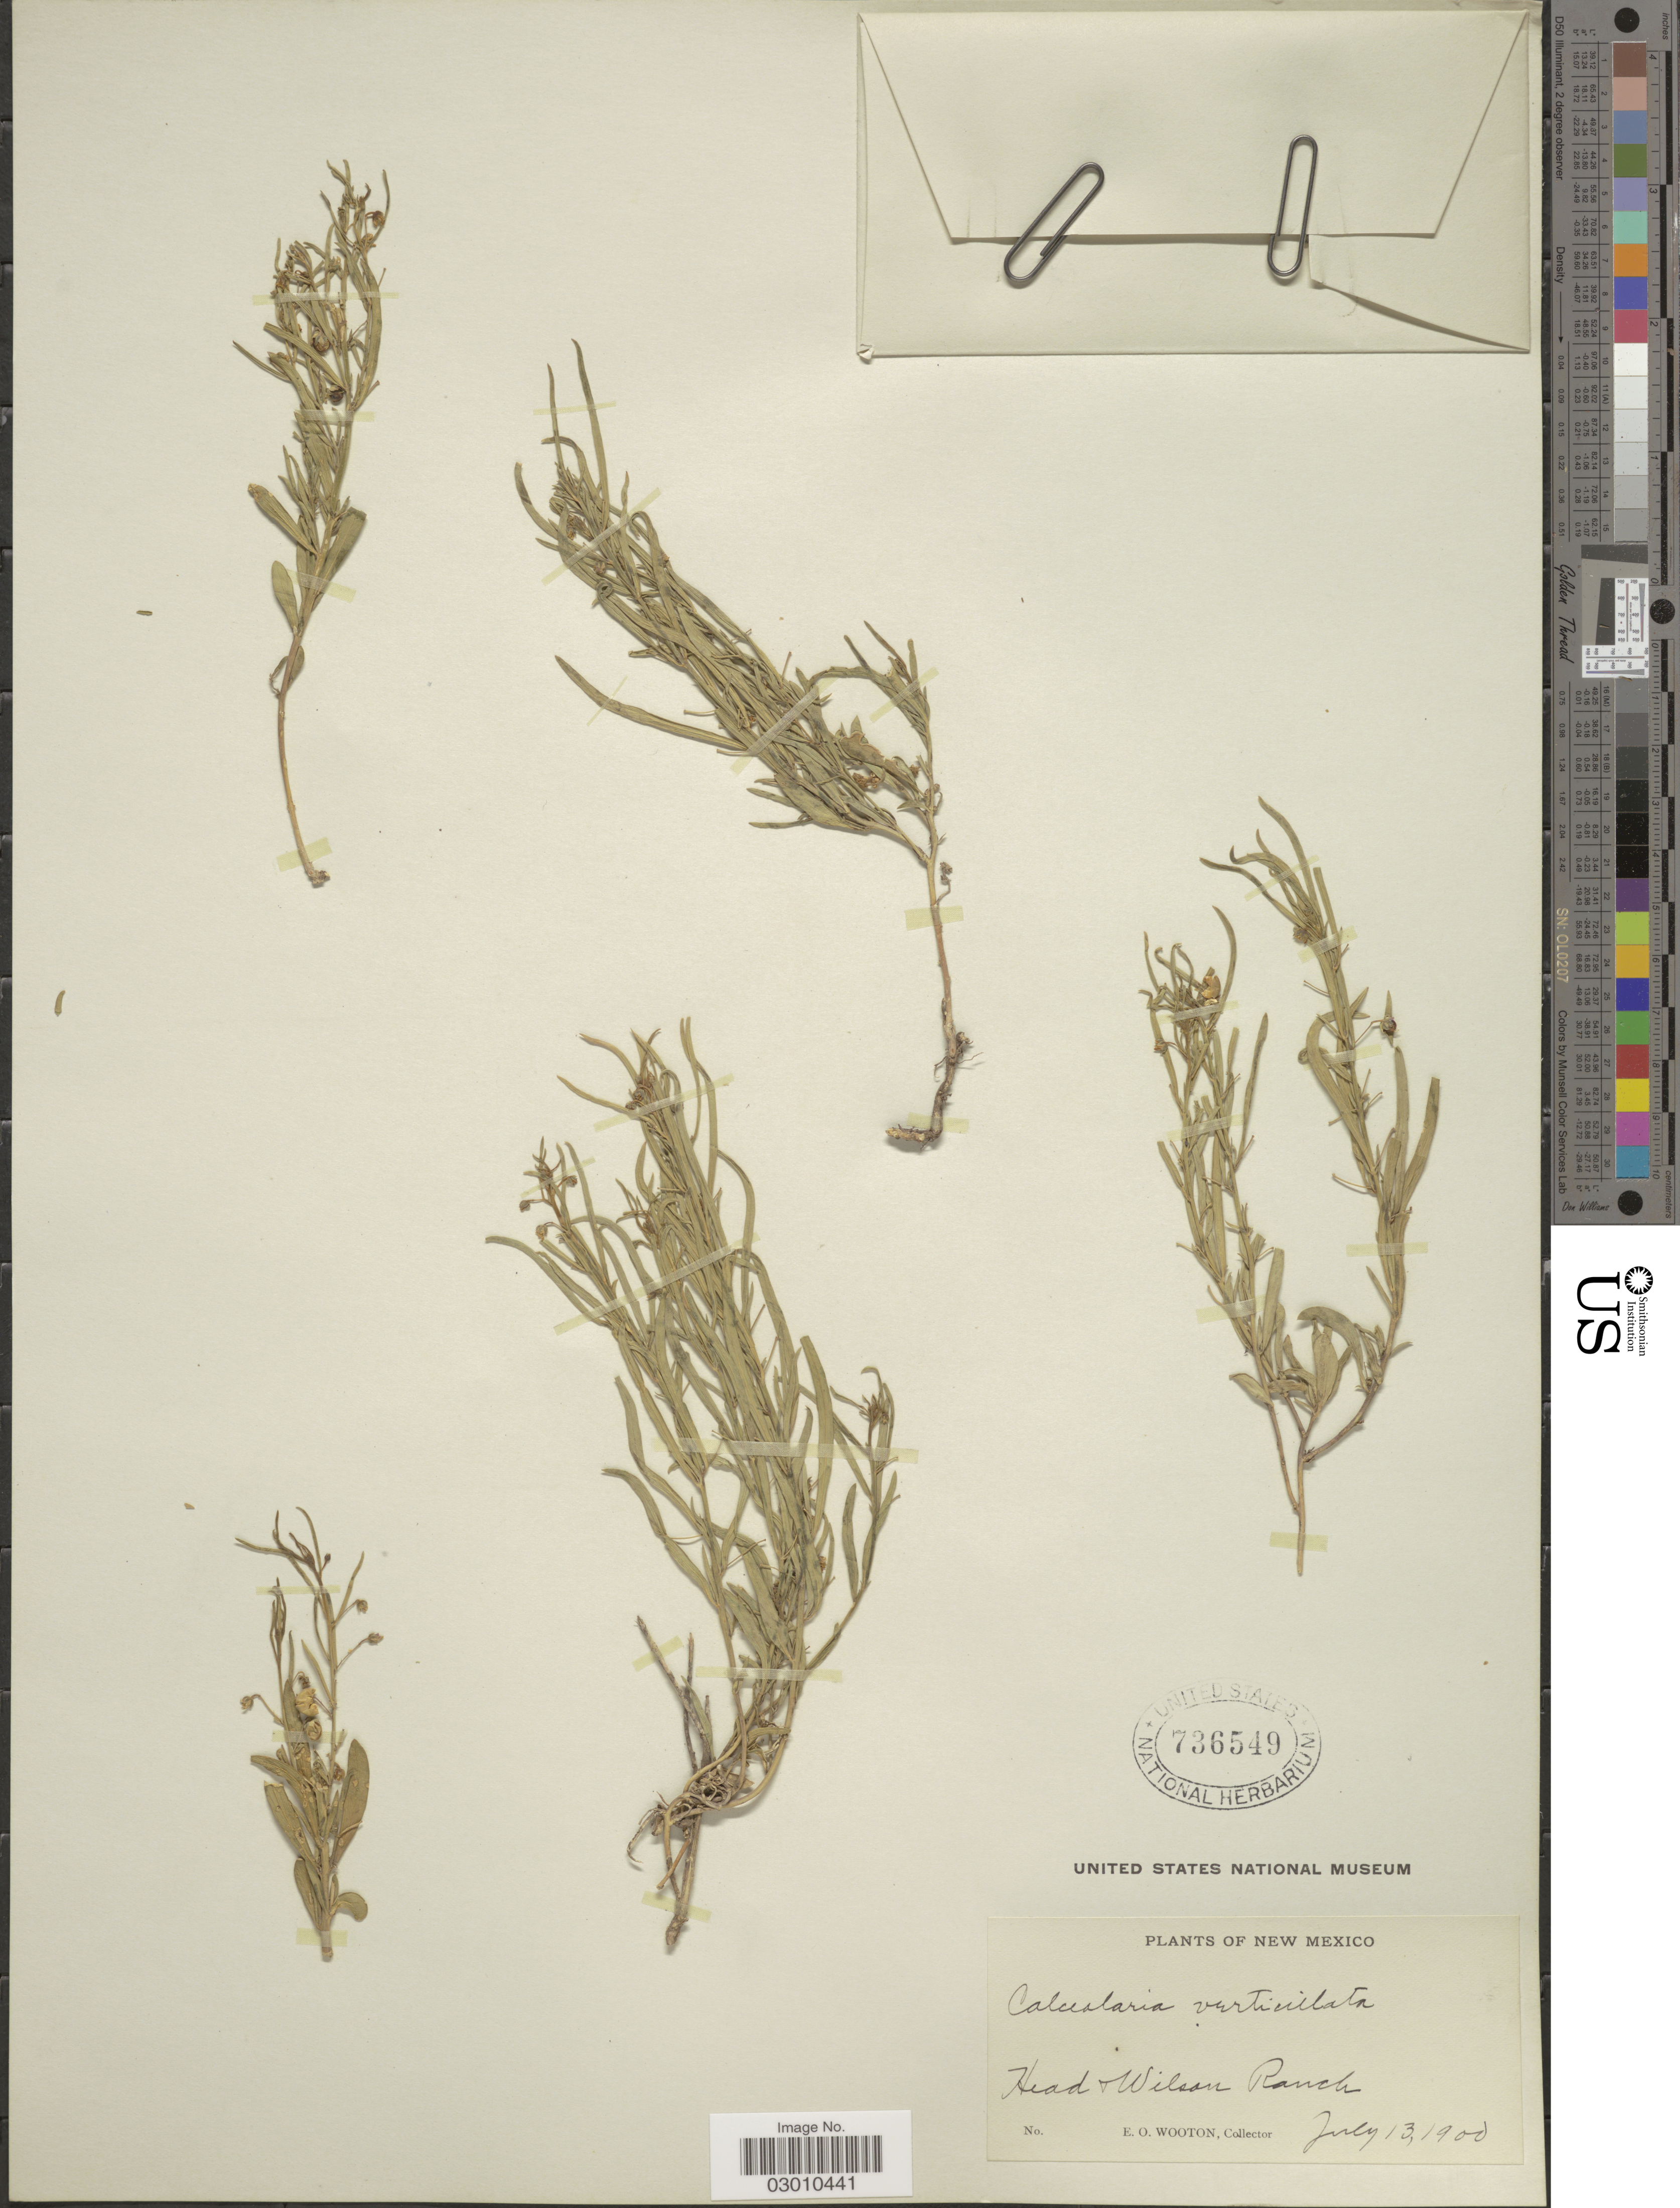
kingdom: Plantae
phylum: Tracheophyta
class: Magnoliopsida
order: Malpighiales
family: Violaceae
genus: Pombalia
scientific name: Pombalia verticillata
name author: (Ortega) Paula-Souza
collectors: E. O. Wooton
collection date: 1900-07-13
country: United States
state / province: New Mexico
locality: Head Wilson Ranch.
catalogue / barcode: US 736549